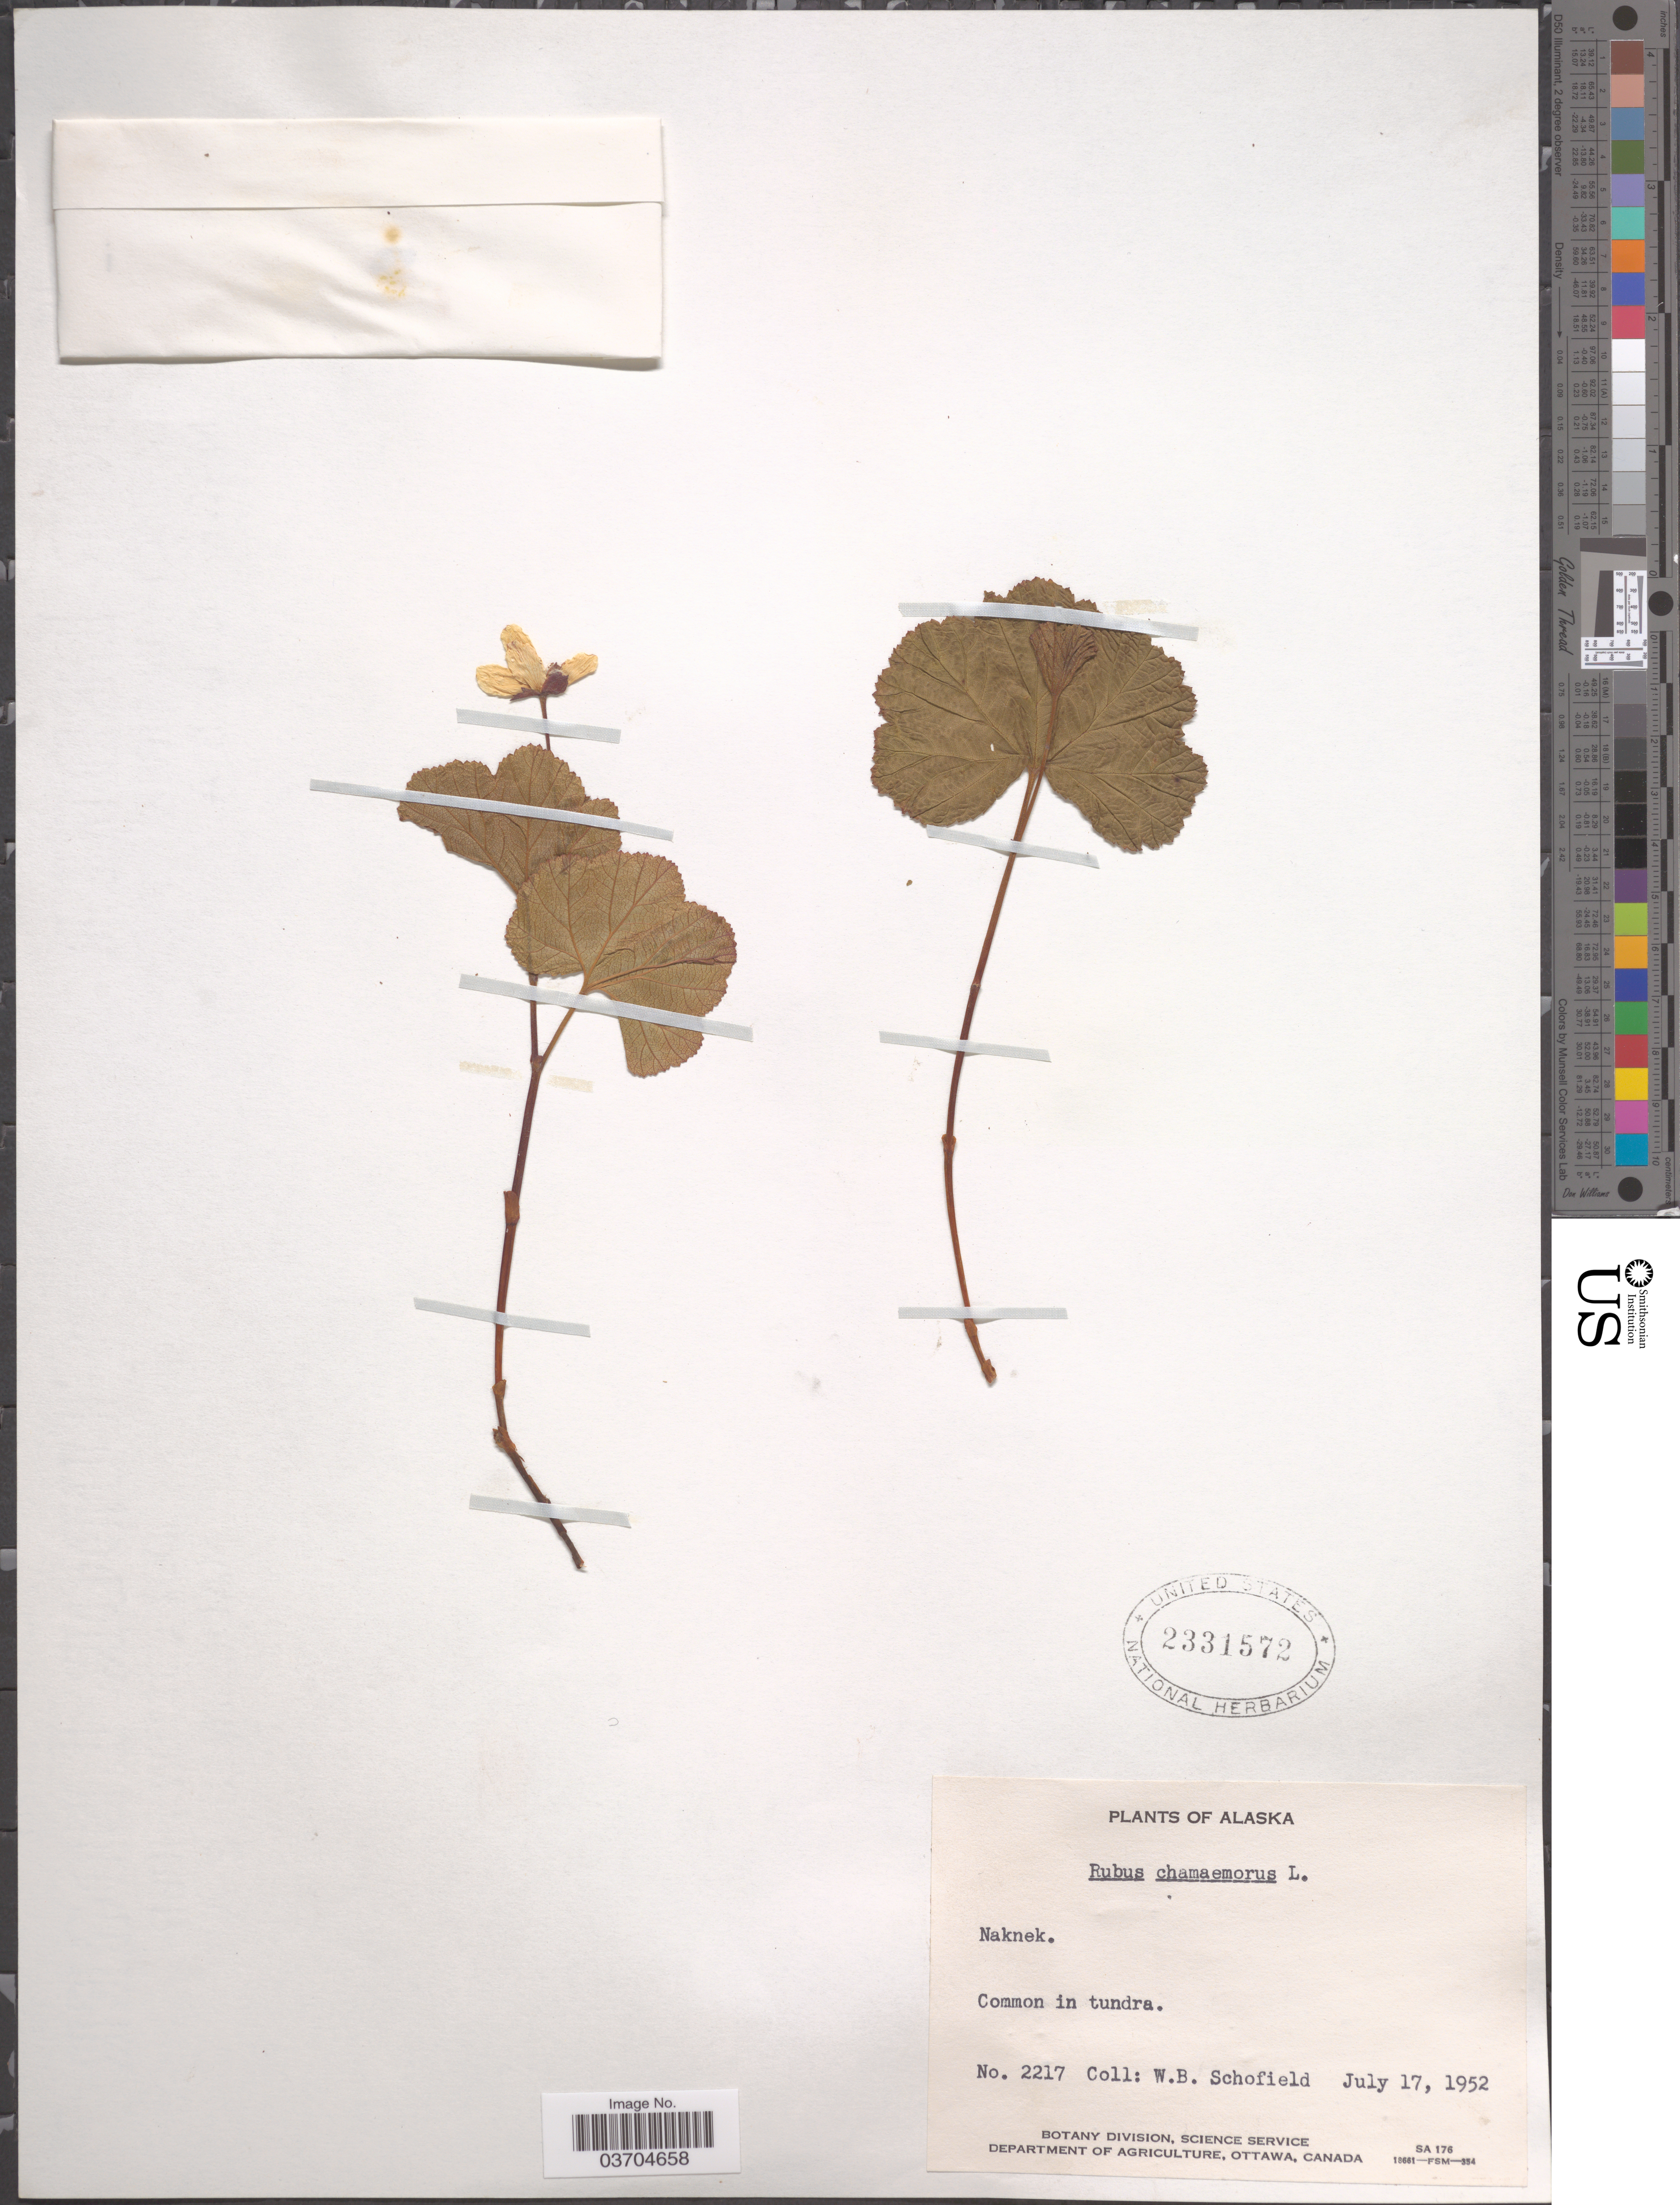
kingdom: Plantae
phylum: Tracheophyta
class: Magnoliopsida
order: Rosales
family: Rosaceae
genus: Rubus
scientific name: Rubus chamaemorus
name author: L.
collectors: W. Schofield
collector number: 2217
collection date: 1952-07-17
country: United States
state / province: Alaska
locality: Naknek.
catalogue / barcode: US 2331572